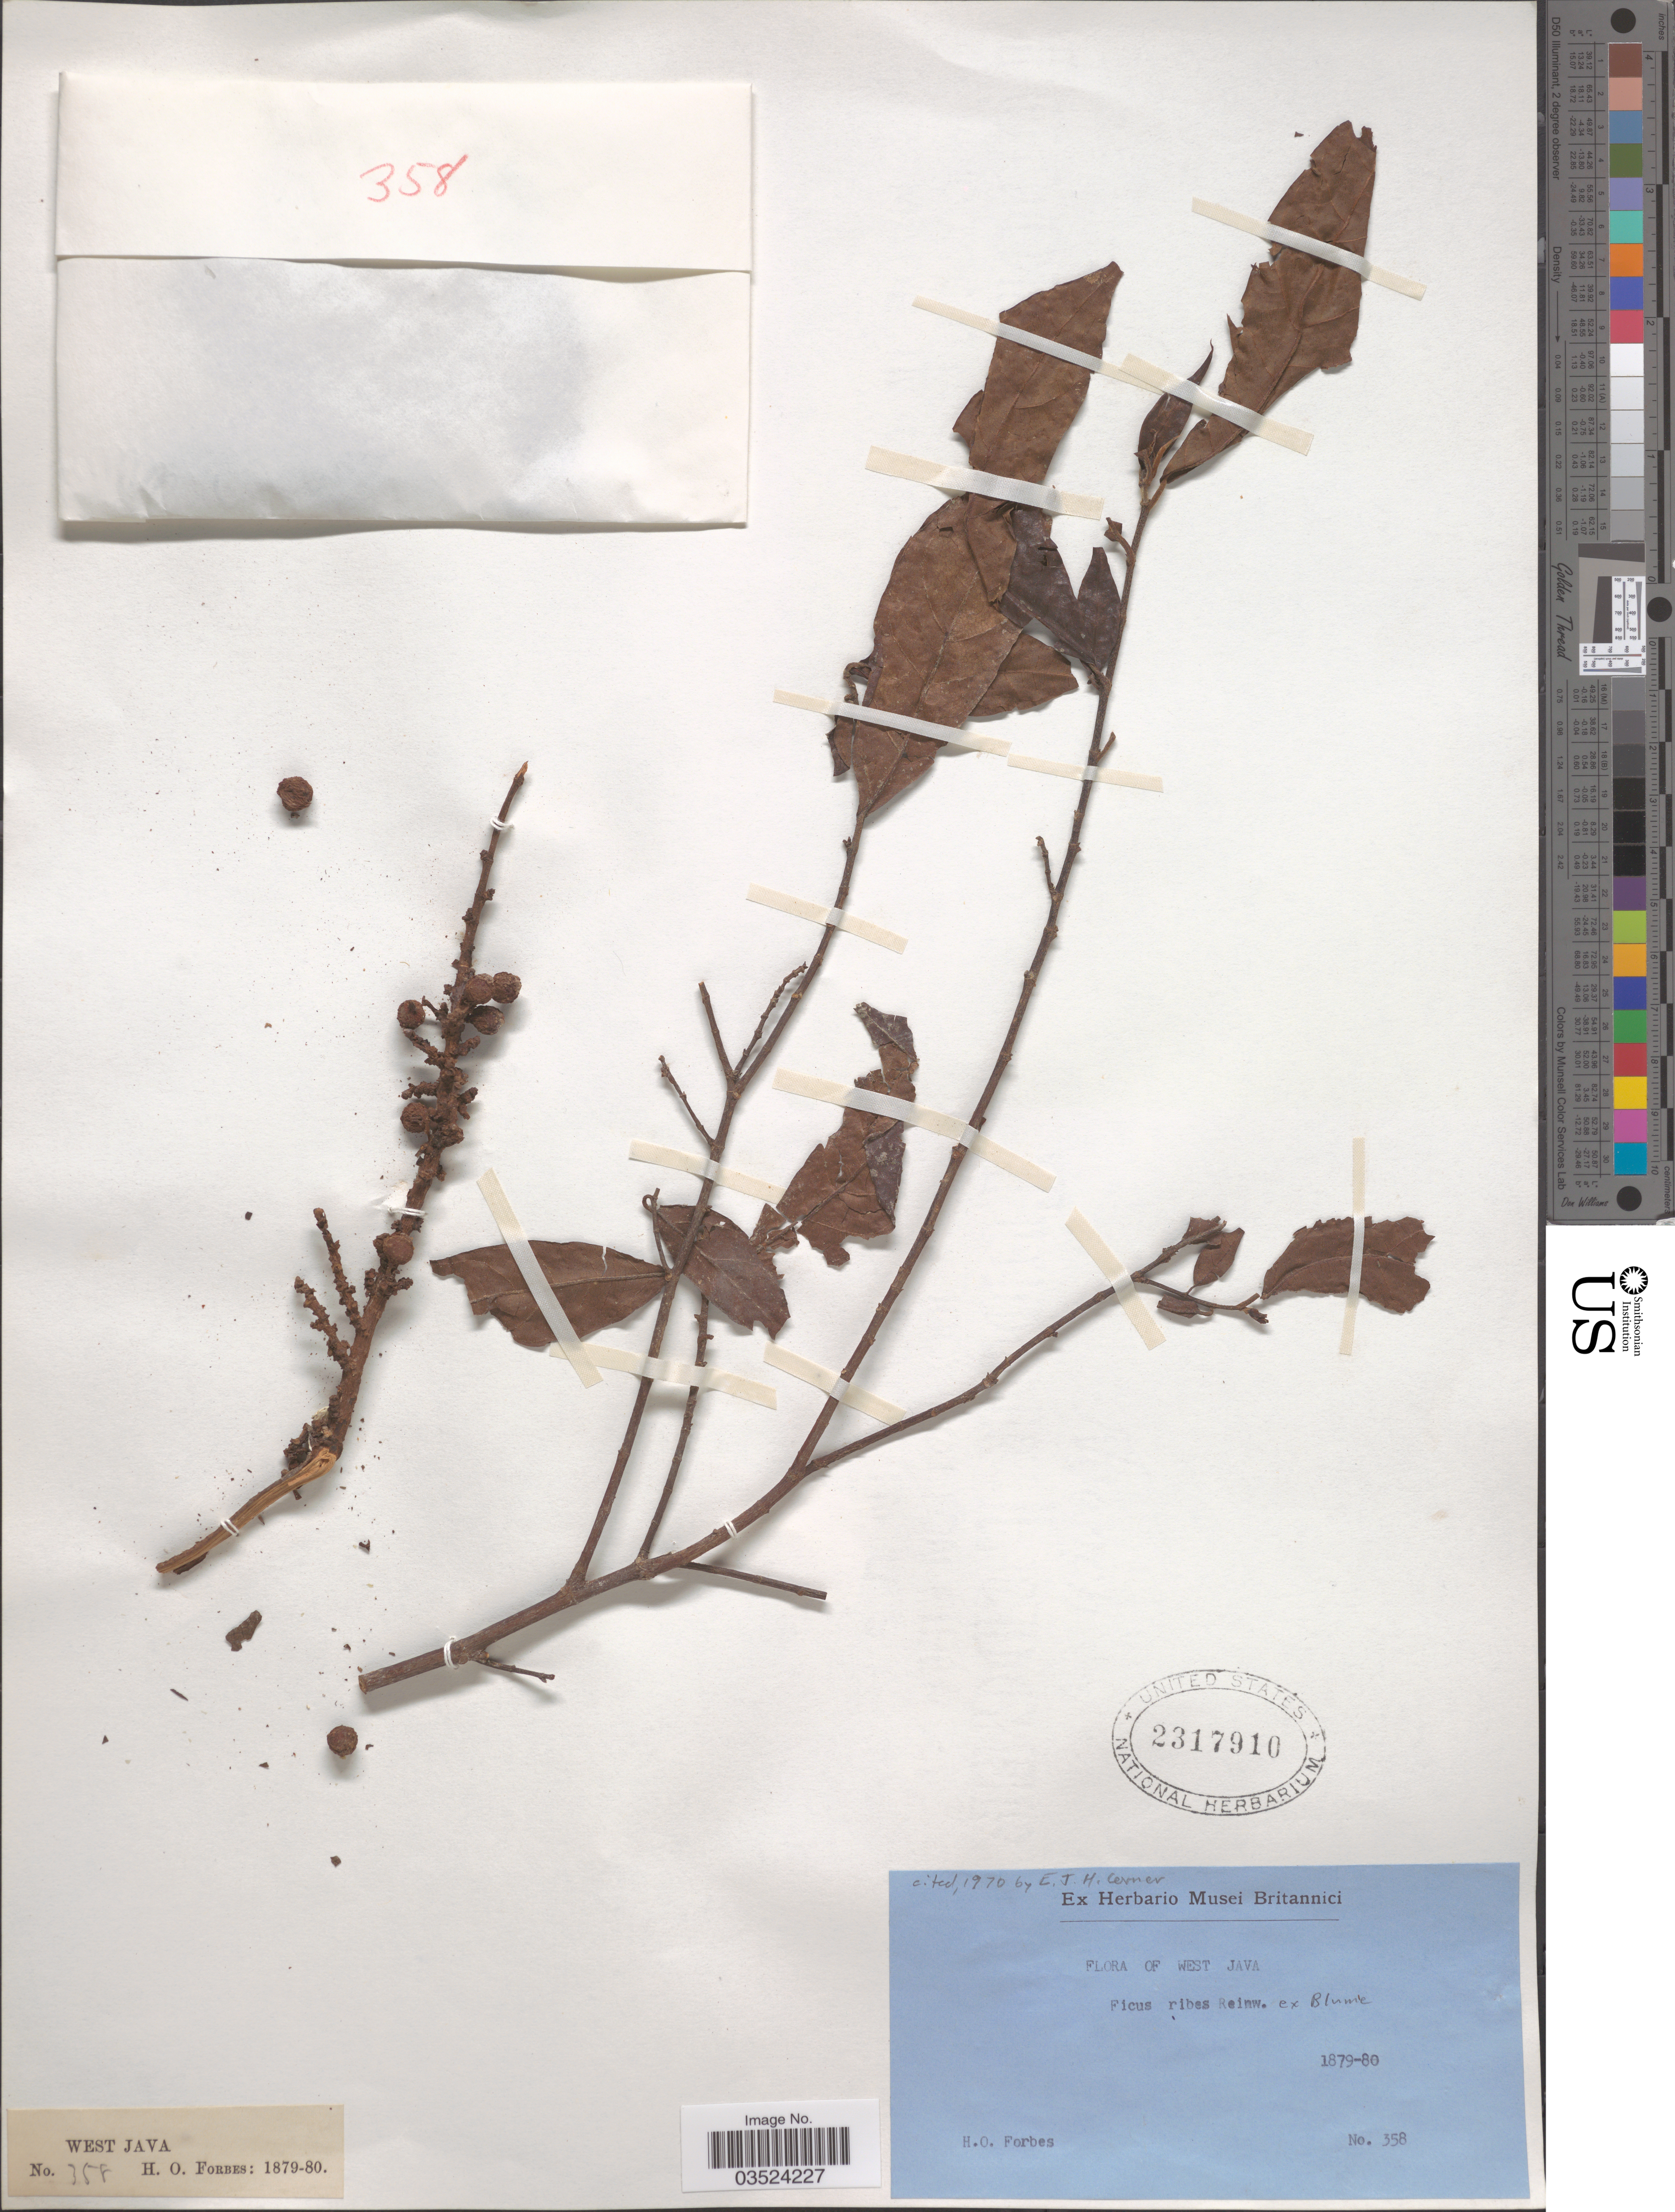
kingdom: Plantae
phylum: Tracheophyta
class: Magnoliopsida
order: Rosales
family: Moraceae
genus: Ficus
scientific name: Ficus ribes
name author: Reinw. ex Blume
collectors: H. O. Forbes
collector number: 358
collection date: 1879/1880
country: Indonesia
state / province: Java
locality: West Java.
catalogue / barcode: US 2317910